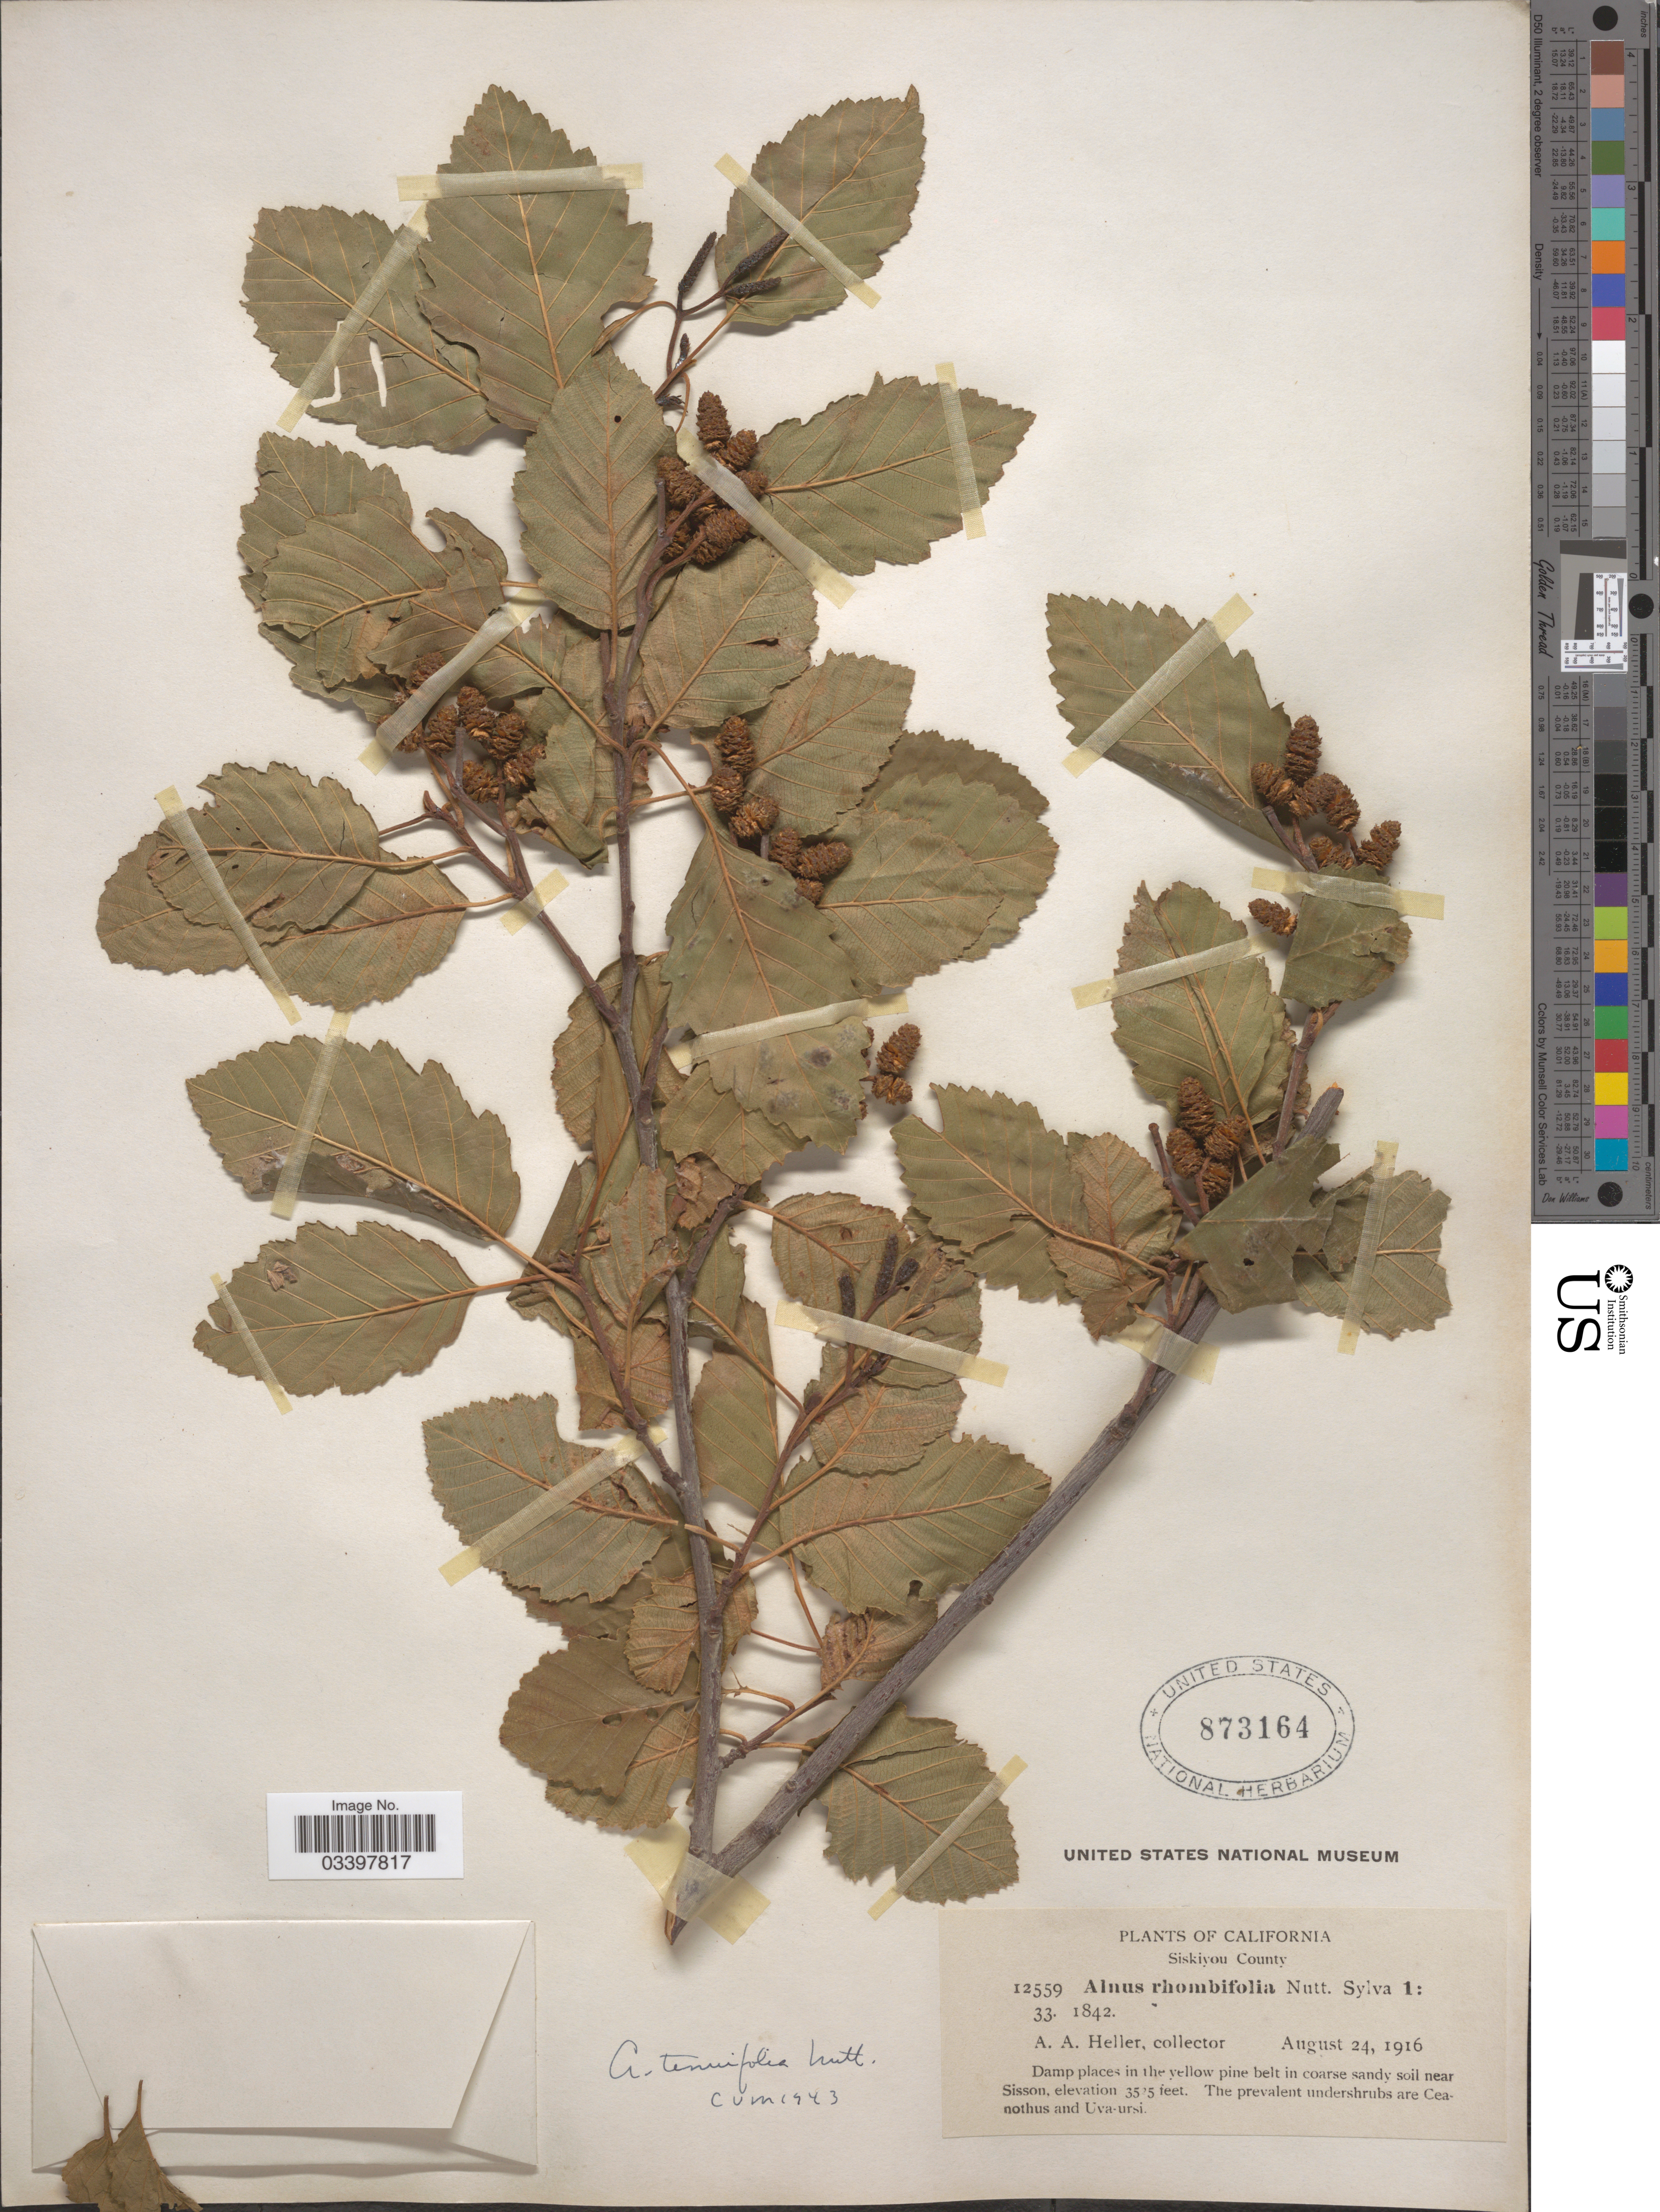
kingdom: Plantae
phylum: Tracheophyta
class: Magnoliopsida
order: Fagales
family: Betulaceae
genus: Alnus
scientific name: Alnus incana subsp. tenuifolia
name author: (Nutt.) Breitung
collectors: A. A. Heller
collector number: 12559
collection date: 1916-08-24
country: United States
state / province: California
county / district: Siskiyou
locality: Siskiyou County. Damp places in the yellow pine belt in coarse sandy soil near Sisson.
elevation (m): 1077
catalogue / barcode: US 873164